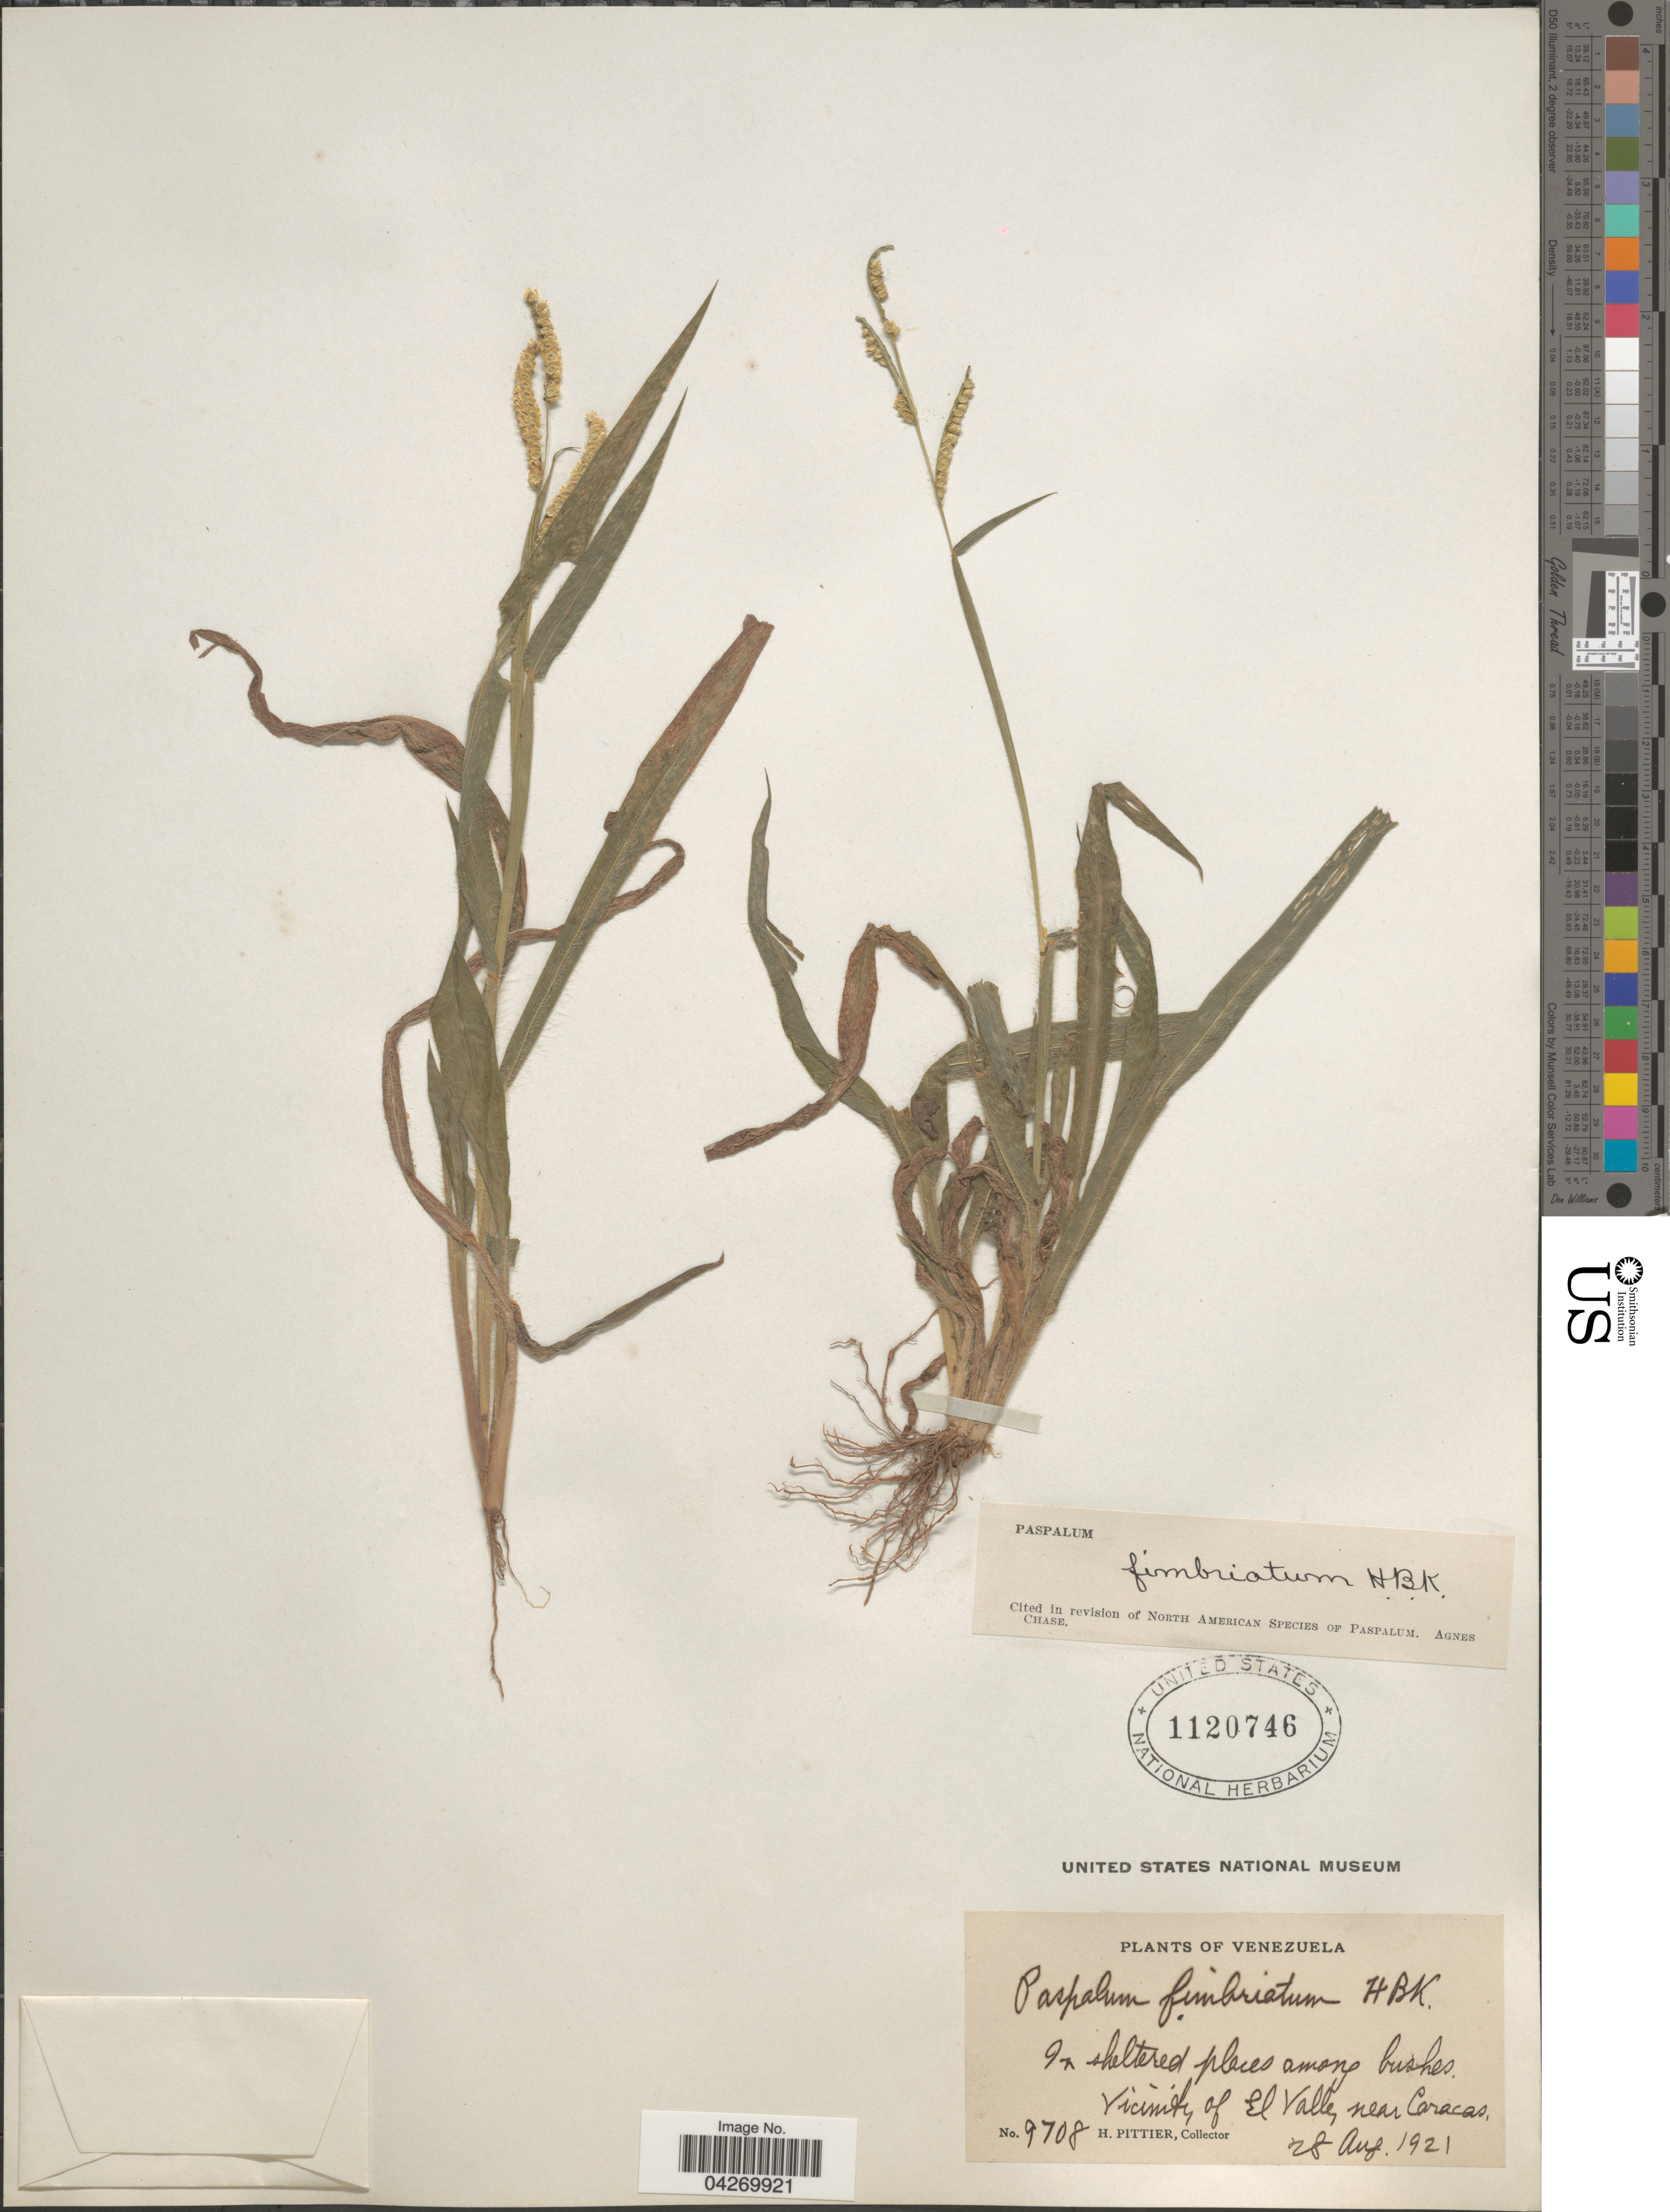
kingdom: Plantae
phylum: Tracheophyta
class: Liliopsida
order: Poales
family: Poaceae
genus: Paspalum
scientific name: Paspalum fimbriatum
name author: Kunth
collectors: H. F. Pittier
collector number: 9708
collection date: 1921-08-28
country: Venezuela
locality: In sheltered places among bushes. Vicinity of El Valle, near Caracas.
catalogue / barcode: US 1120746